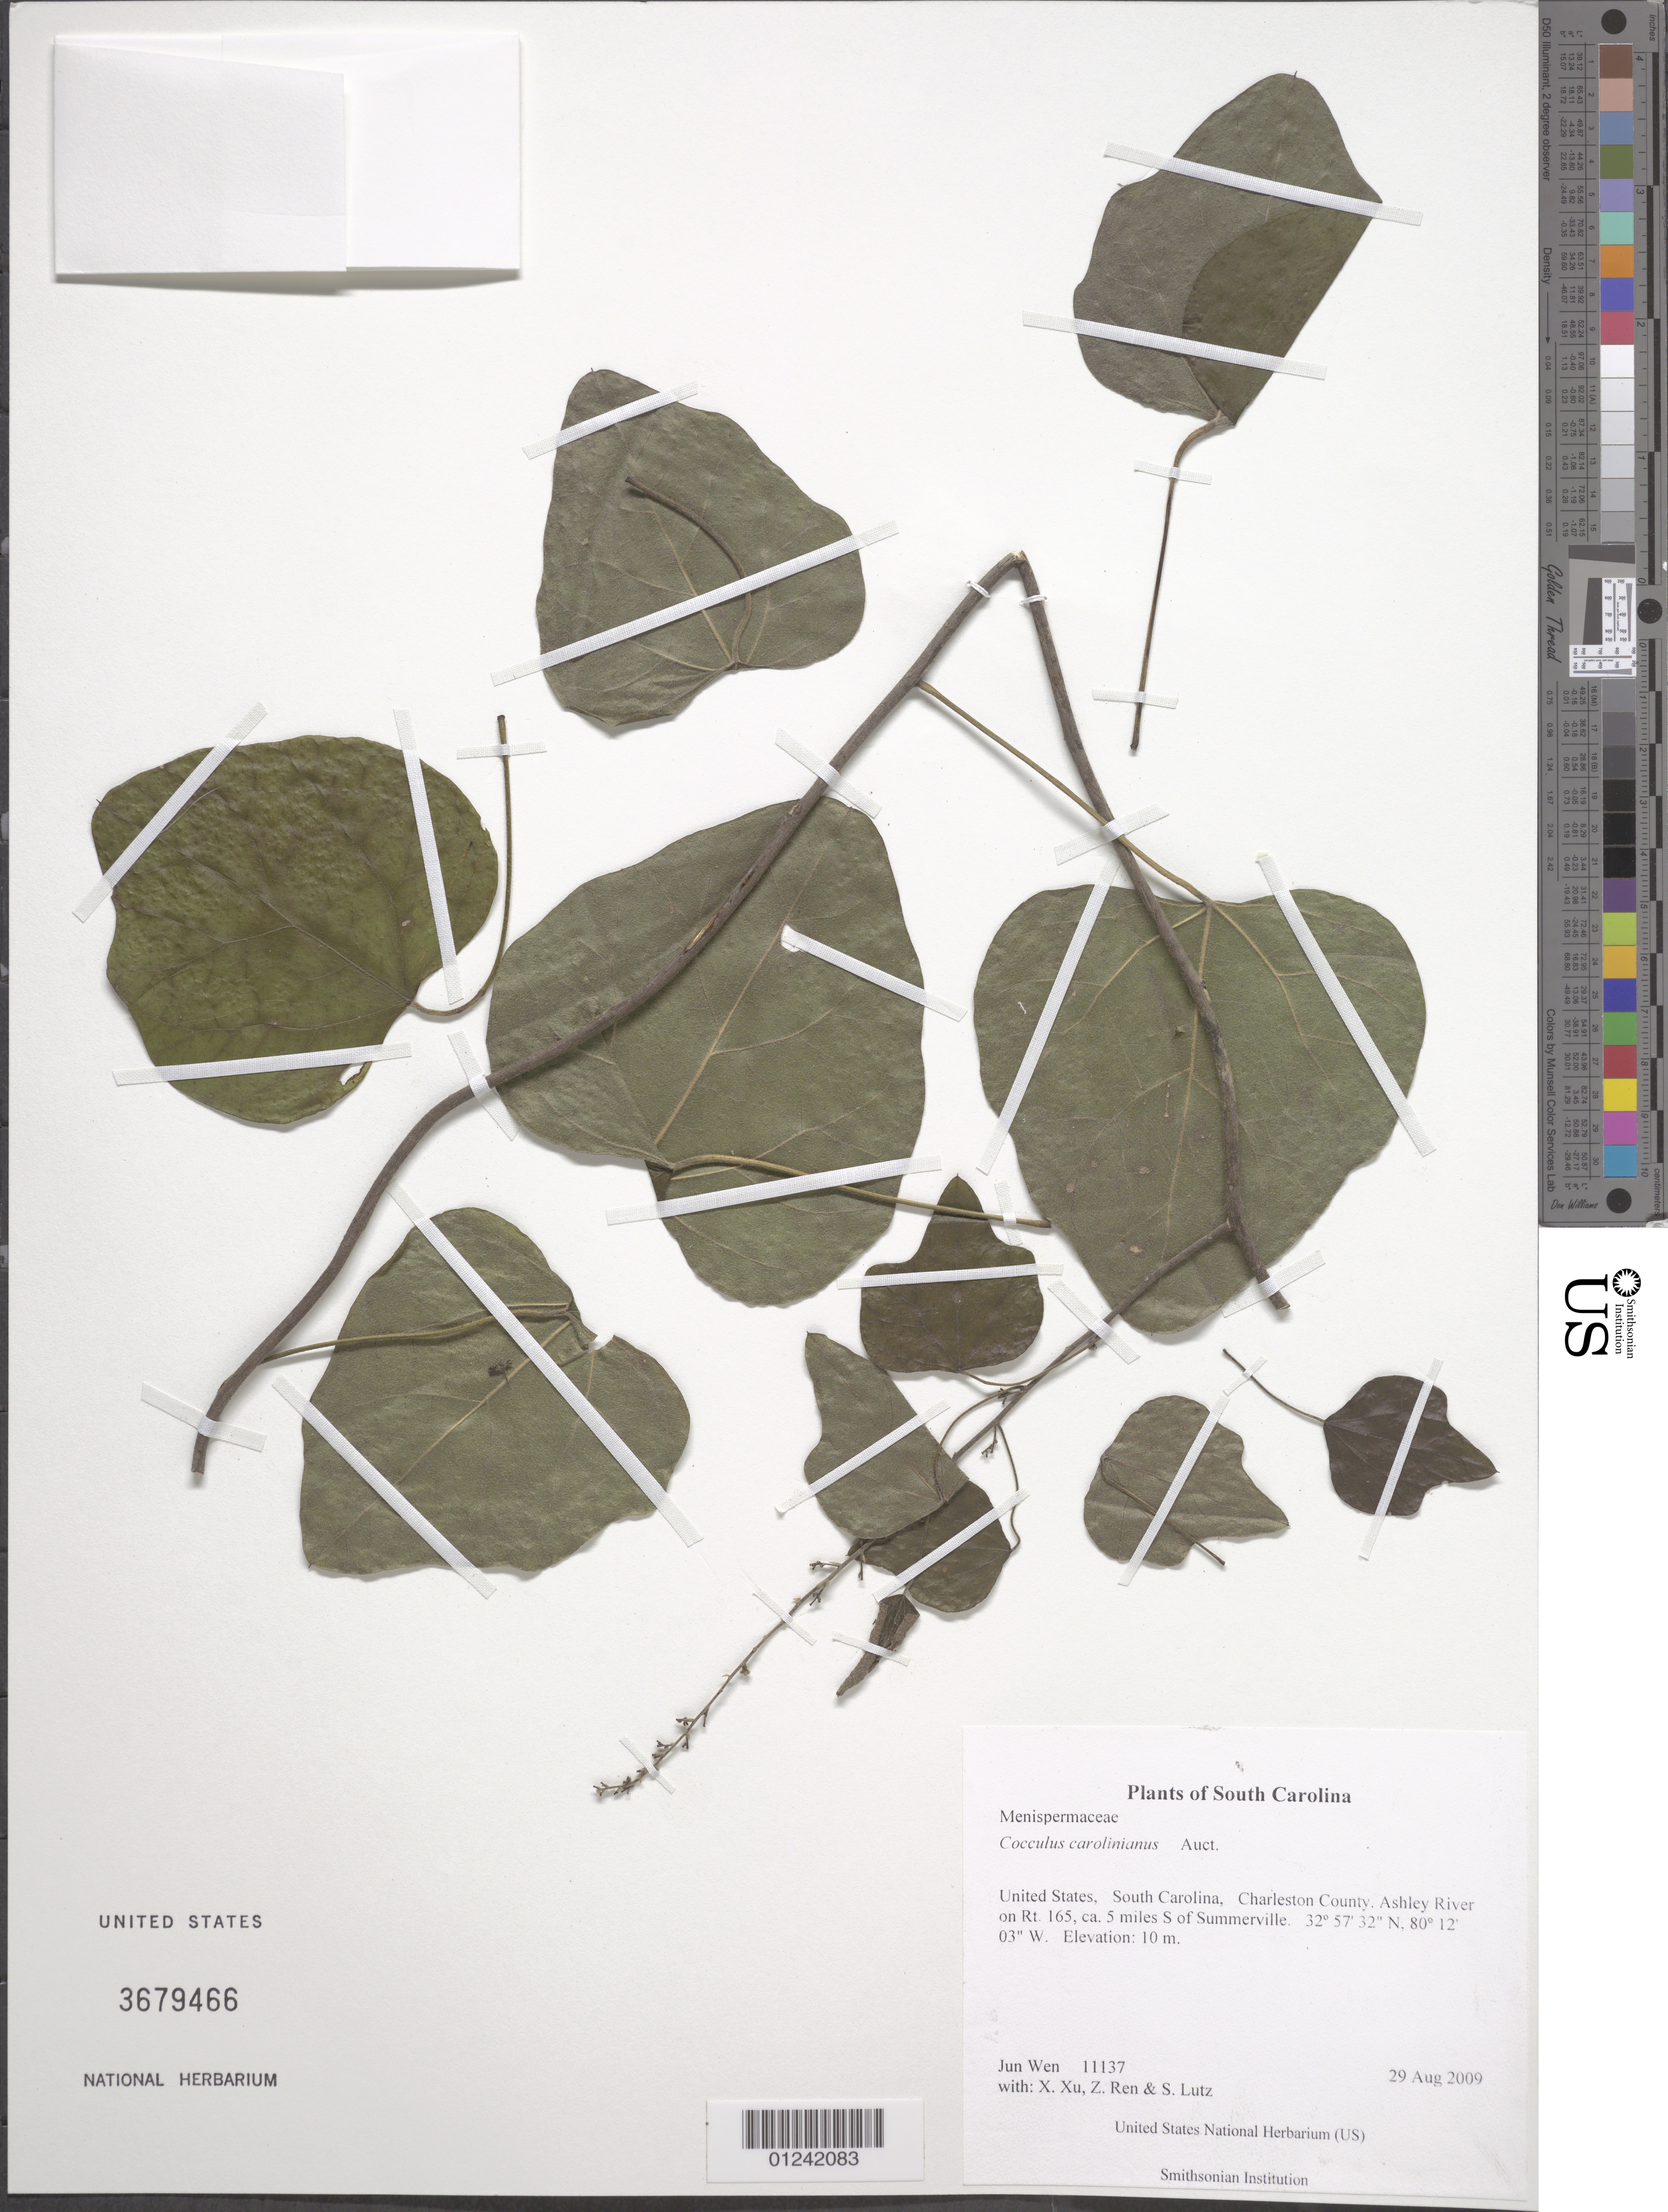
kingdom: Plantae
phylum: Tracheophyta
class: Magnoliopsida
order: Ranunculales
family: Menispermaceae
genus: Cocculus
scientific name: Cocculus carolinianus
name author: Auct.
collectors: J. Wen, X. Xu, Z. Ren & S. Lutz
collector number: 11137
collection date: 2009-08-29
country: United States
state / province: South Carolina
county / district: Charleston County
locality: Ashley River on Rt. 165, ca. 5 miles S of Summerville.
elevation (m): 10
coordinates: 32 57 32.3 N, 80 12 02.7 W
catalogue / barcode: US 3679466